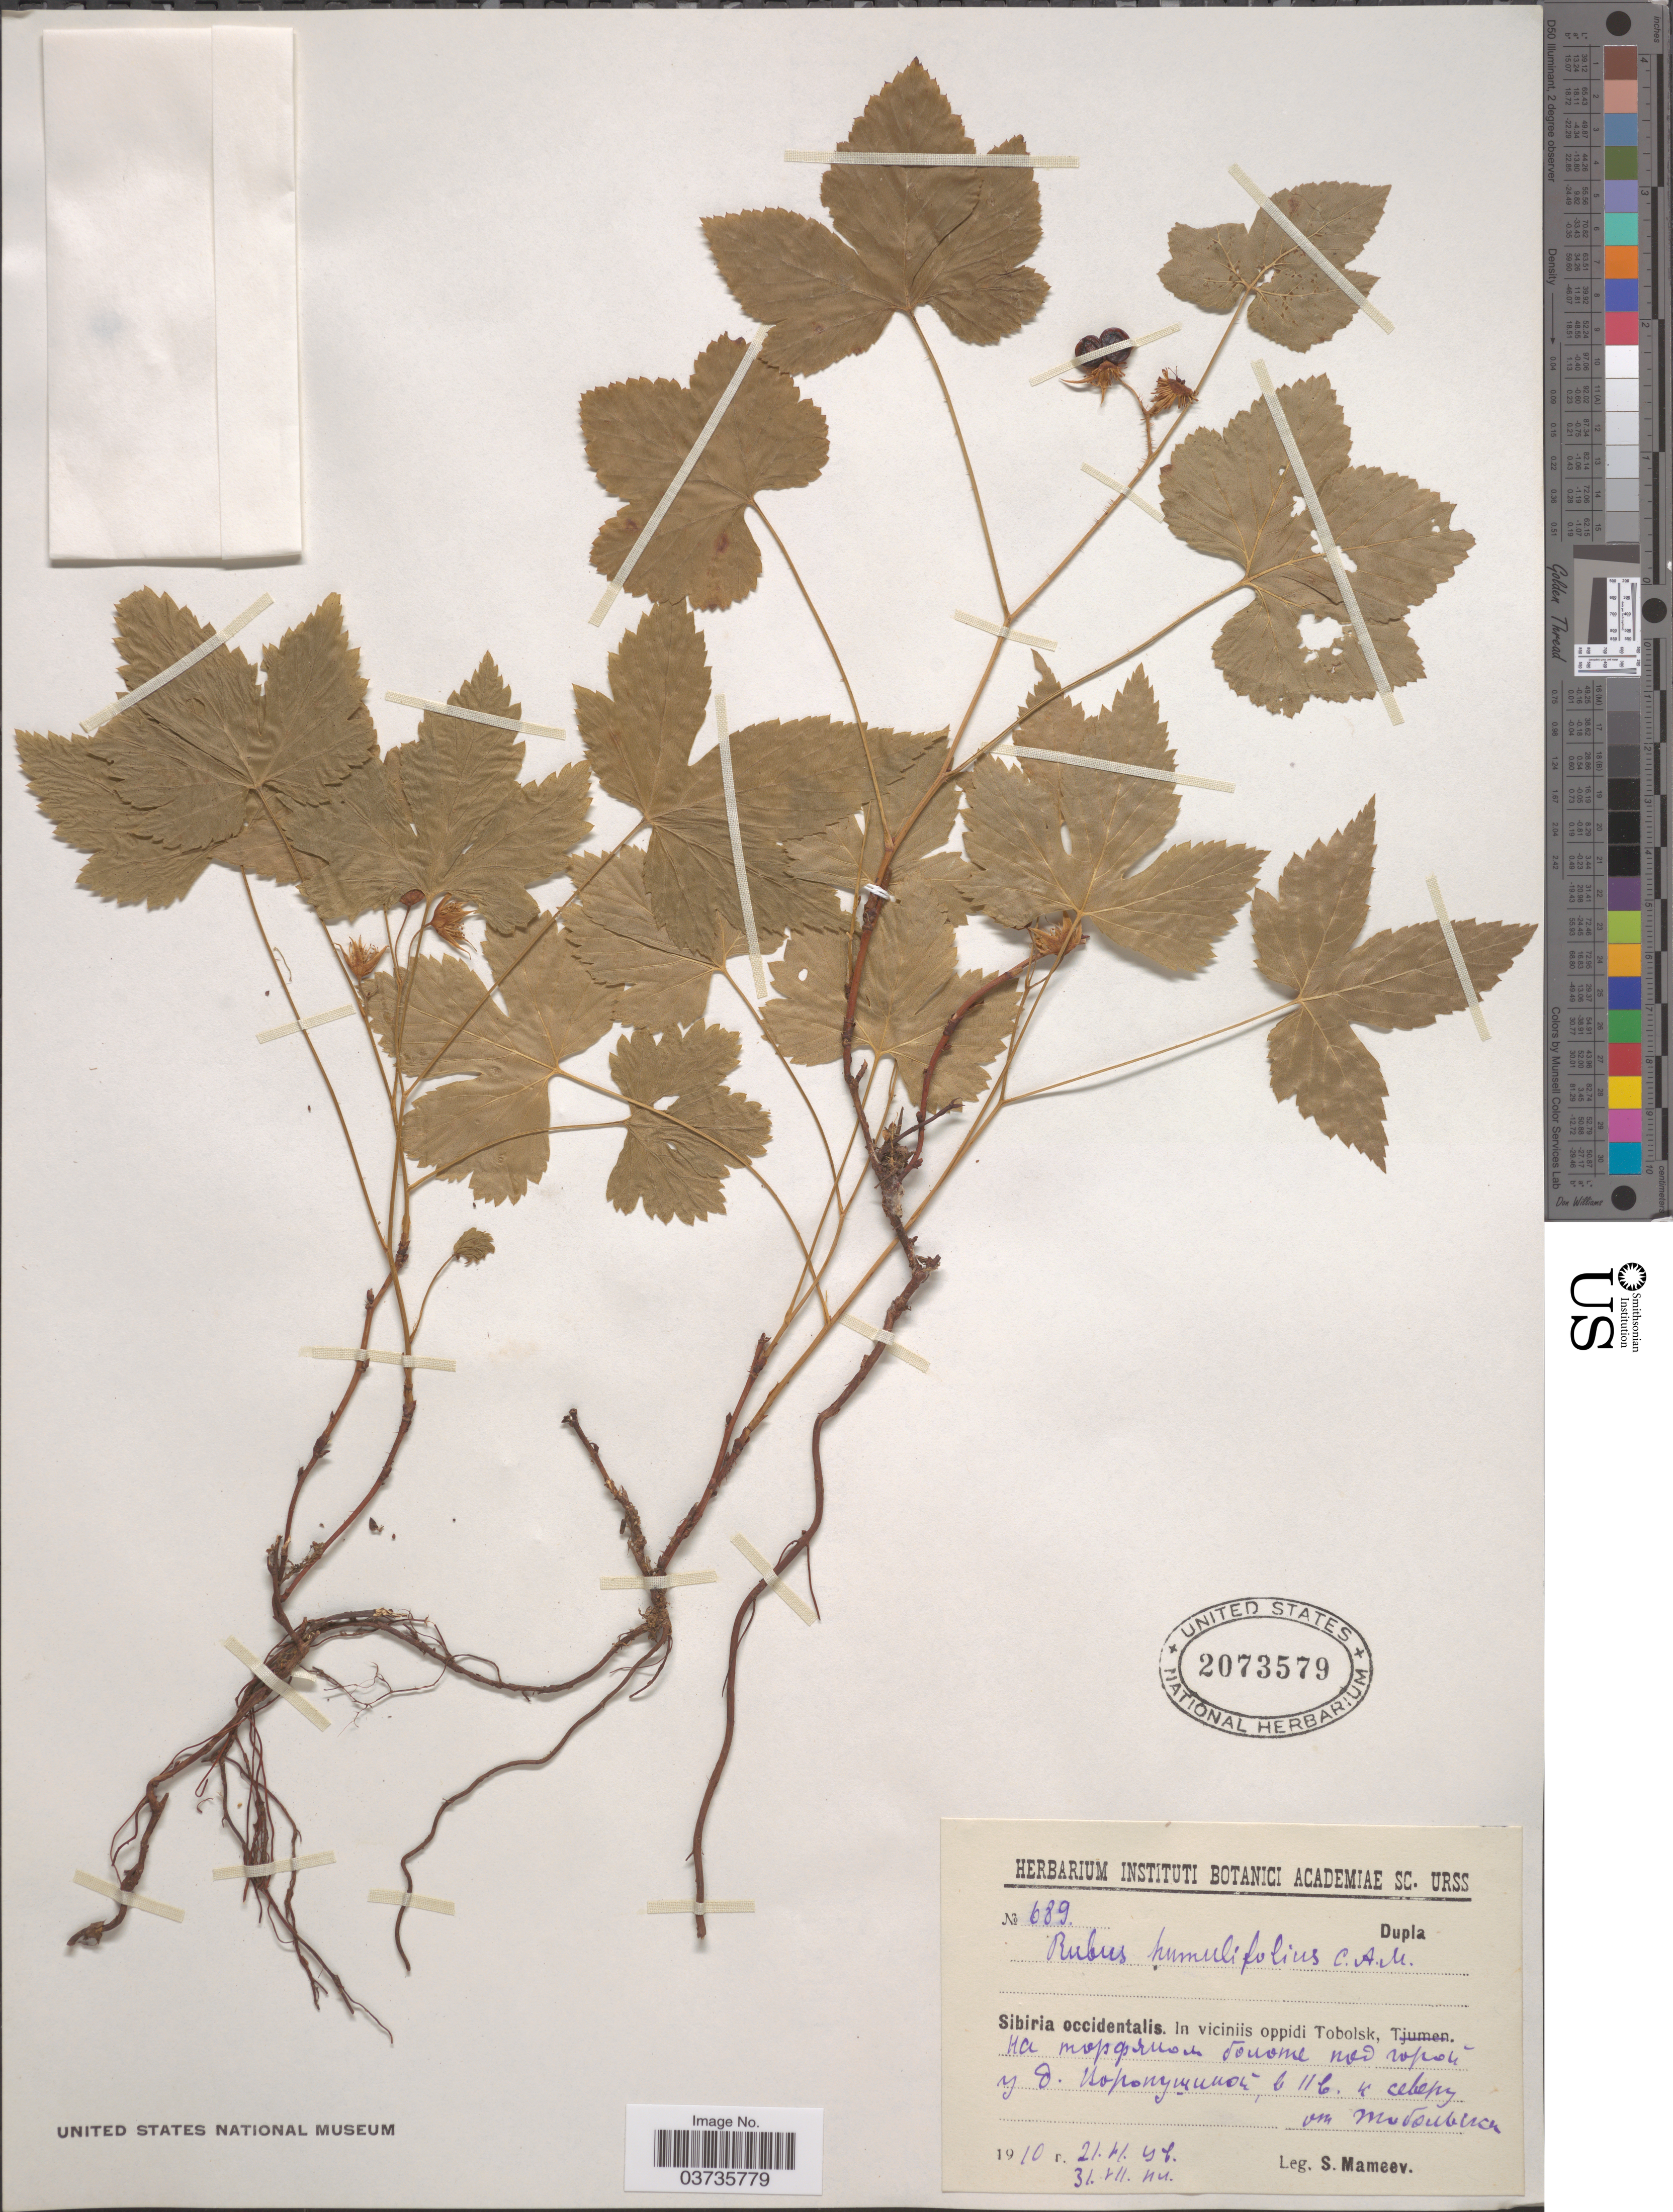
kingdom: Plantae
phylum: Tracheophyta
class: Magnoliopsida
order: Rosales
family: Rosaceae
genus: Rubus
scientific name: Rubus humulifolius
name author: C.A. Mey.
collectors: S. Mameev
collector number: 689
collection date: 1910-06-21/1910-07-31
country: Russian Federation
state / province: Tyumen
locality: Sibiria occidentalis, In viciniis oppidi Tobolsk X.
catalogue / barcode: US 2073579